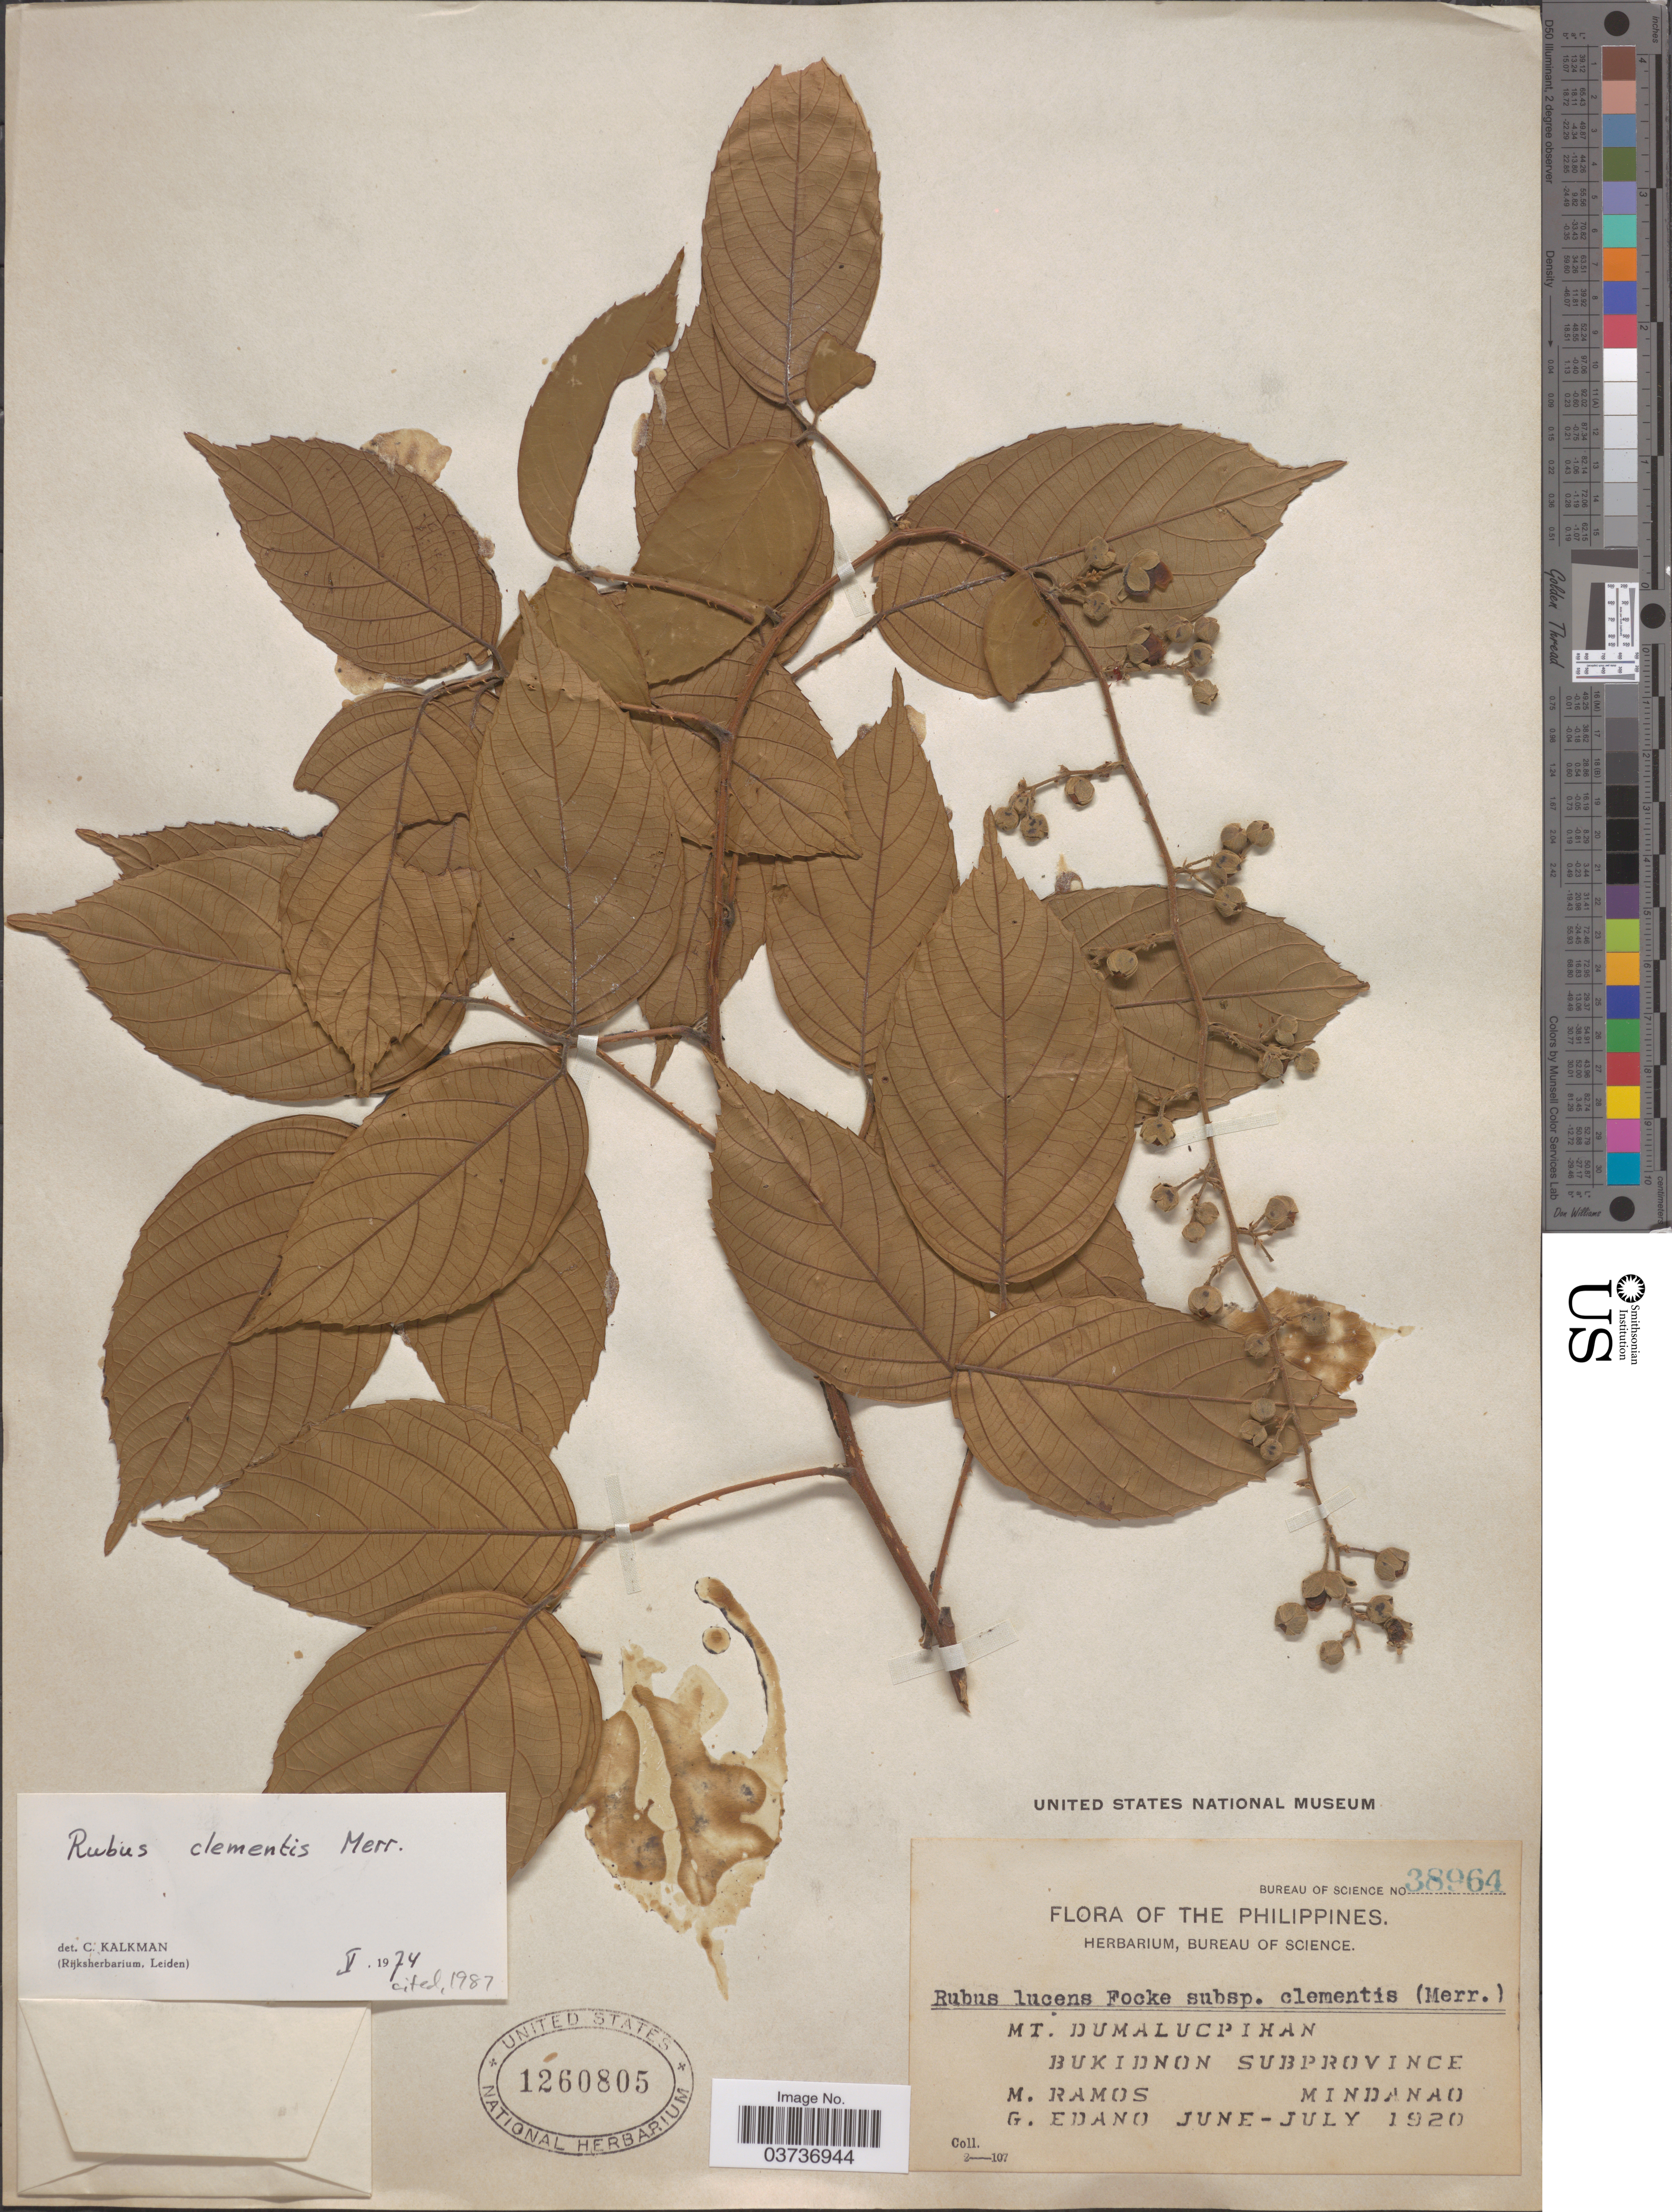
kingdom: Plantae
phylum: Tracheophyta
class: Magnoliopsida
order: Rosales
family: Rosaceae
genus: Rubus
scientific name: Rubus clementis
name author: Merr.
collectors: M. Ramos & G. Edaño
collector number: Bureau of Science 38964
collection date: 1920-06/1920-07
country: Philippines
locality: Mt. Dumalucpihan. Bukidnon Subprovince. Mindanao.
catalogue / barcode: US 1260805